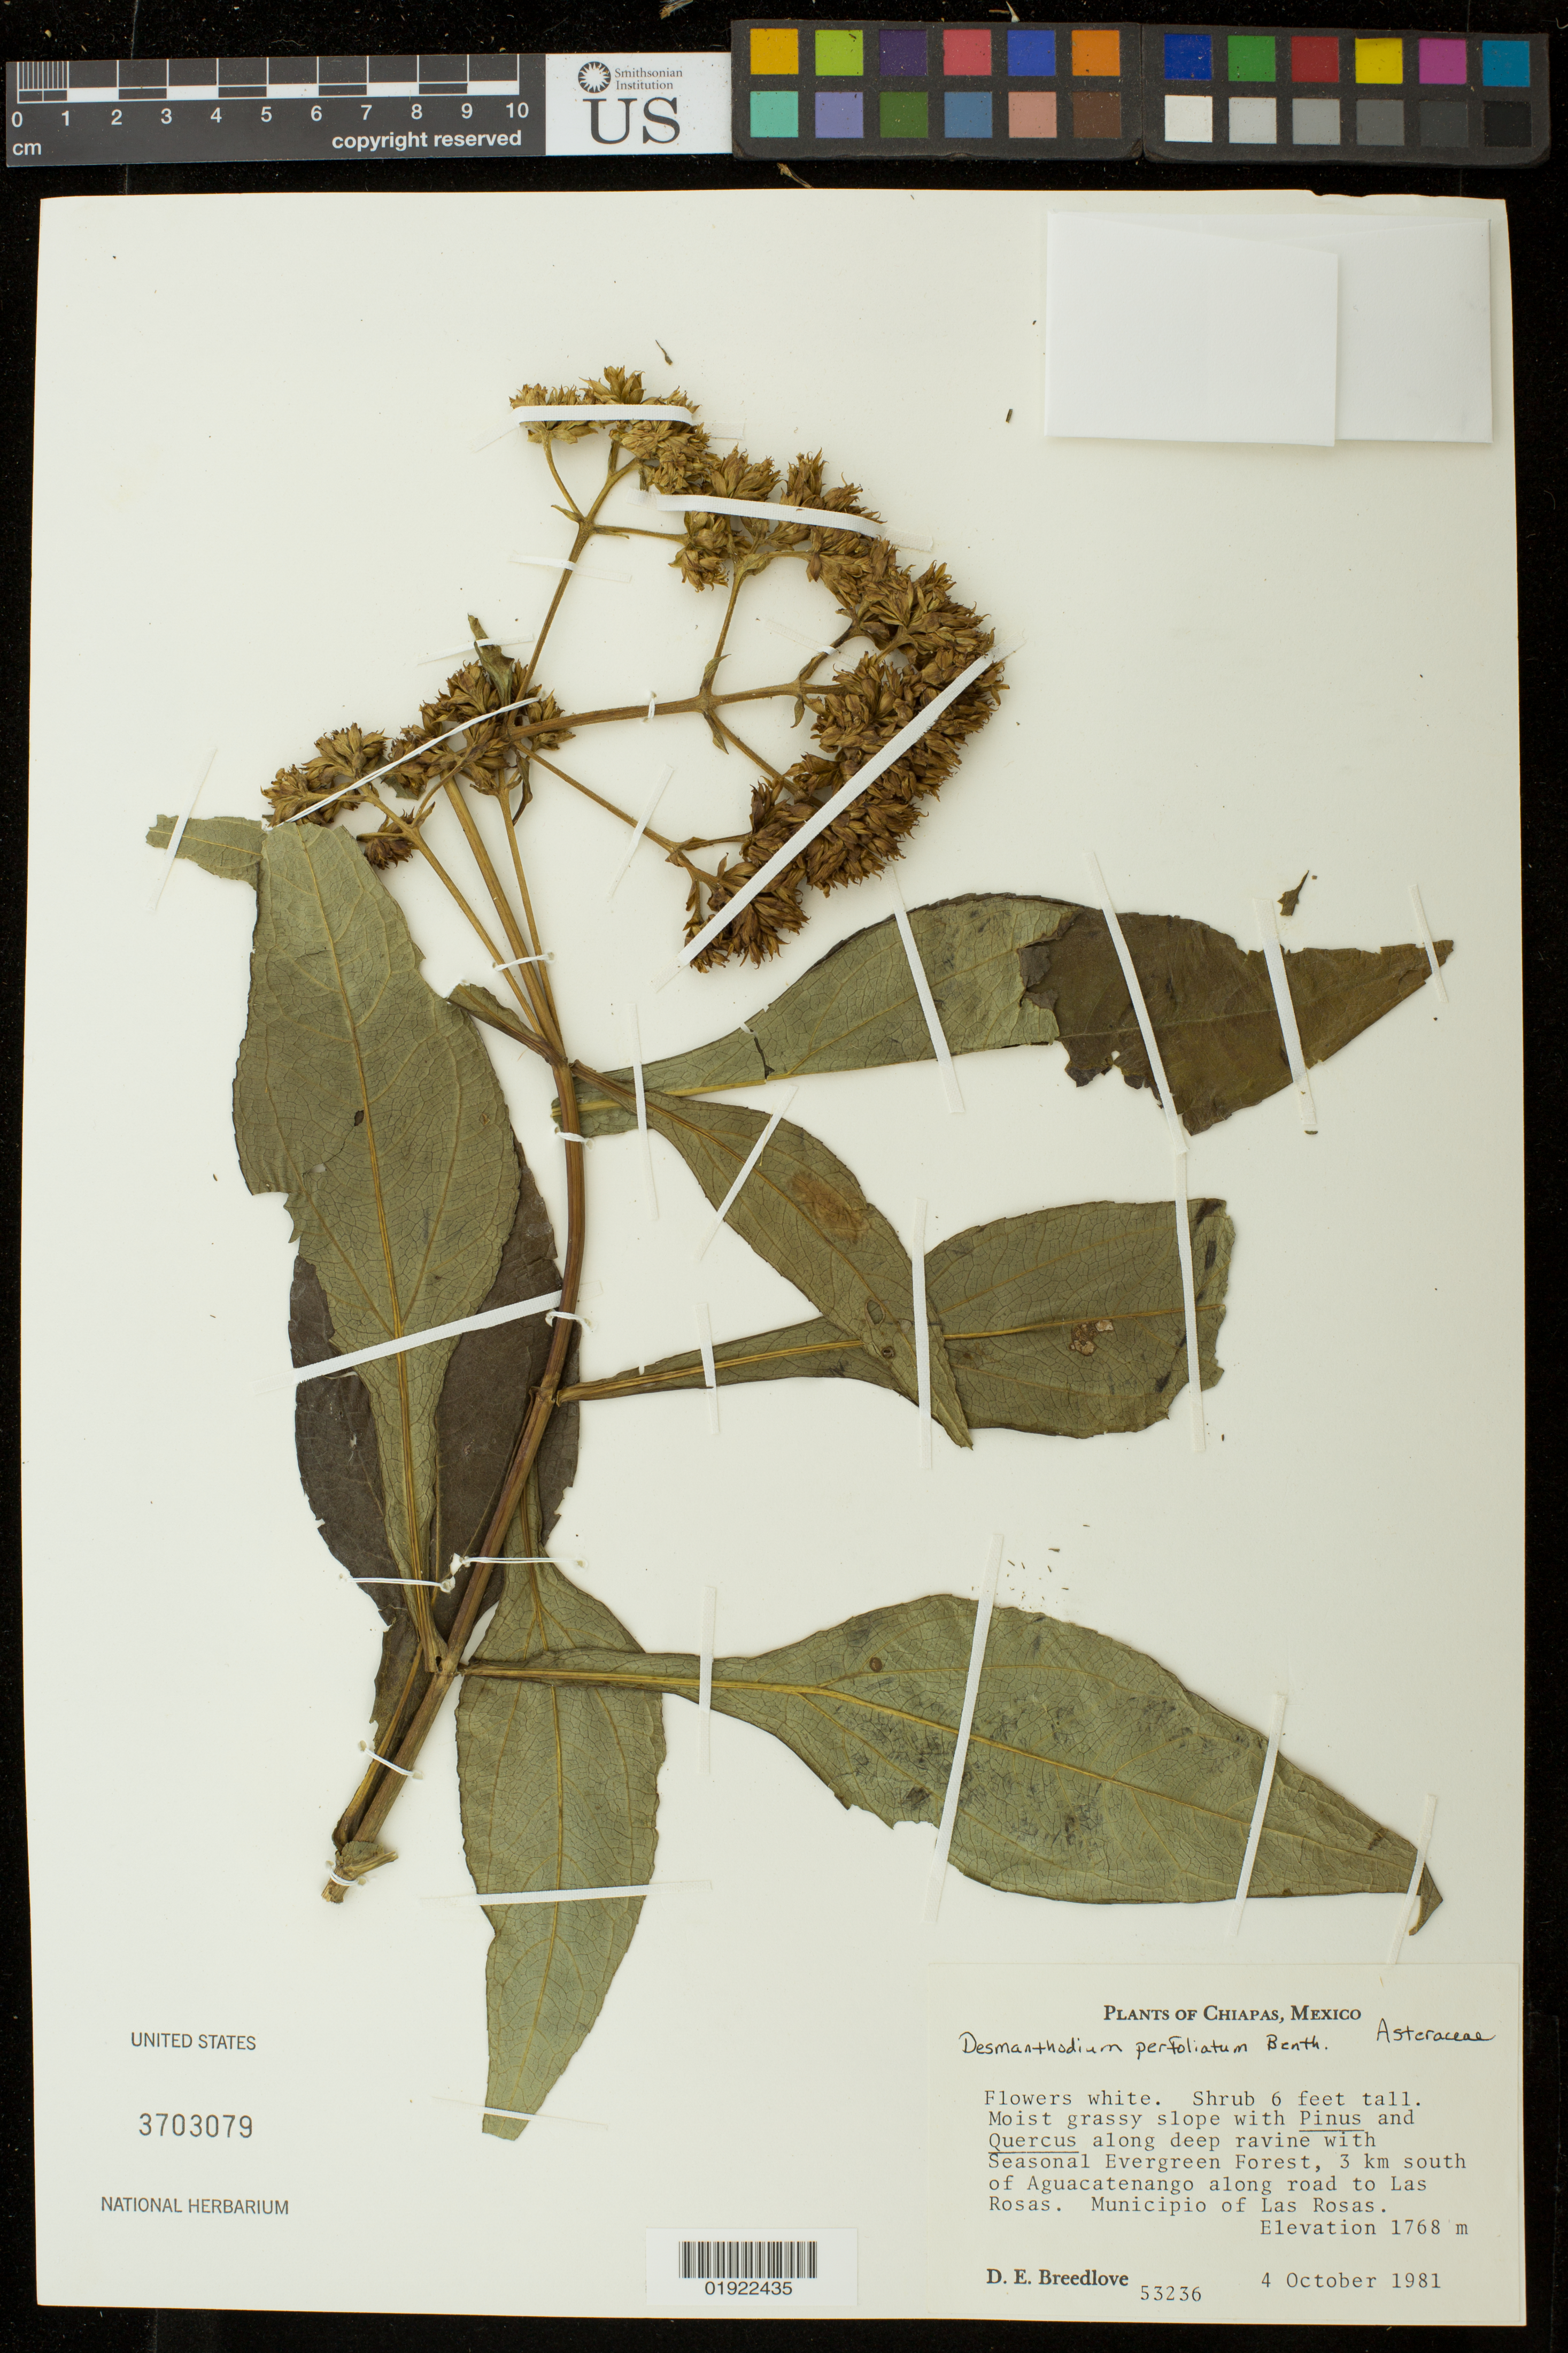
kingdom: Plantae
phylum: Tracheophyta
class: Magnoliopsida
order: Asterales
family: Asteraceae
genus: Desmanthodium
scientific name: Desmanthodium perfoliatum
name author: Benth.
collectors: D. E. Breedlove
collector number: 53236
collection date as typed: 4 October 1981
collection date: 1981-10-04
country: Mexico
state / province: Chiapas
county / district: Las Rosas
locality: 3 km south of Aguacatenango along road to las Rosas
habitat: moist grassy slope with Pinus and Quercus along deep ravine with seasonal evergreen forest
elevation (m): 1768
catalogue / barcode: US 3703079